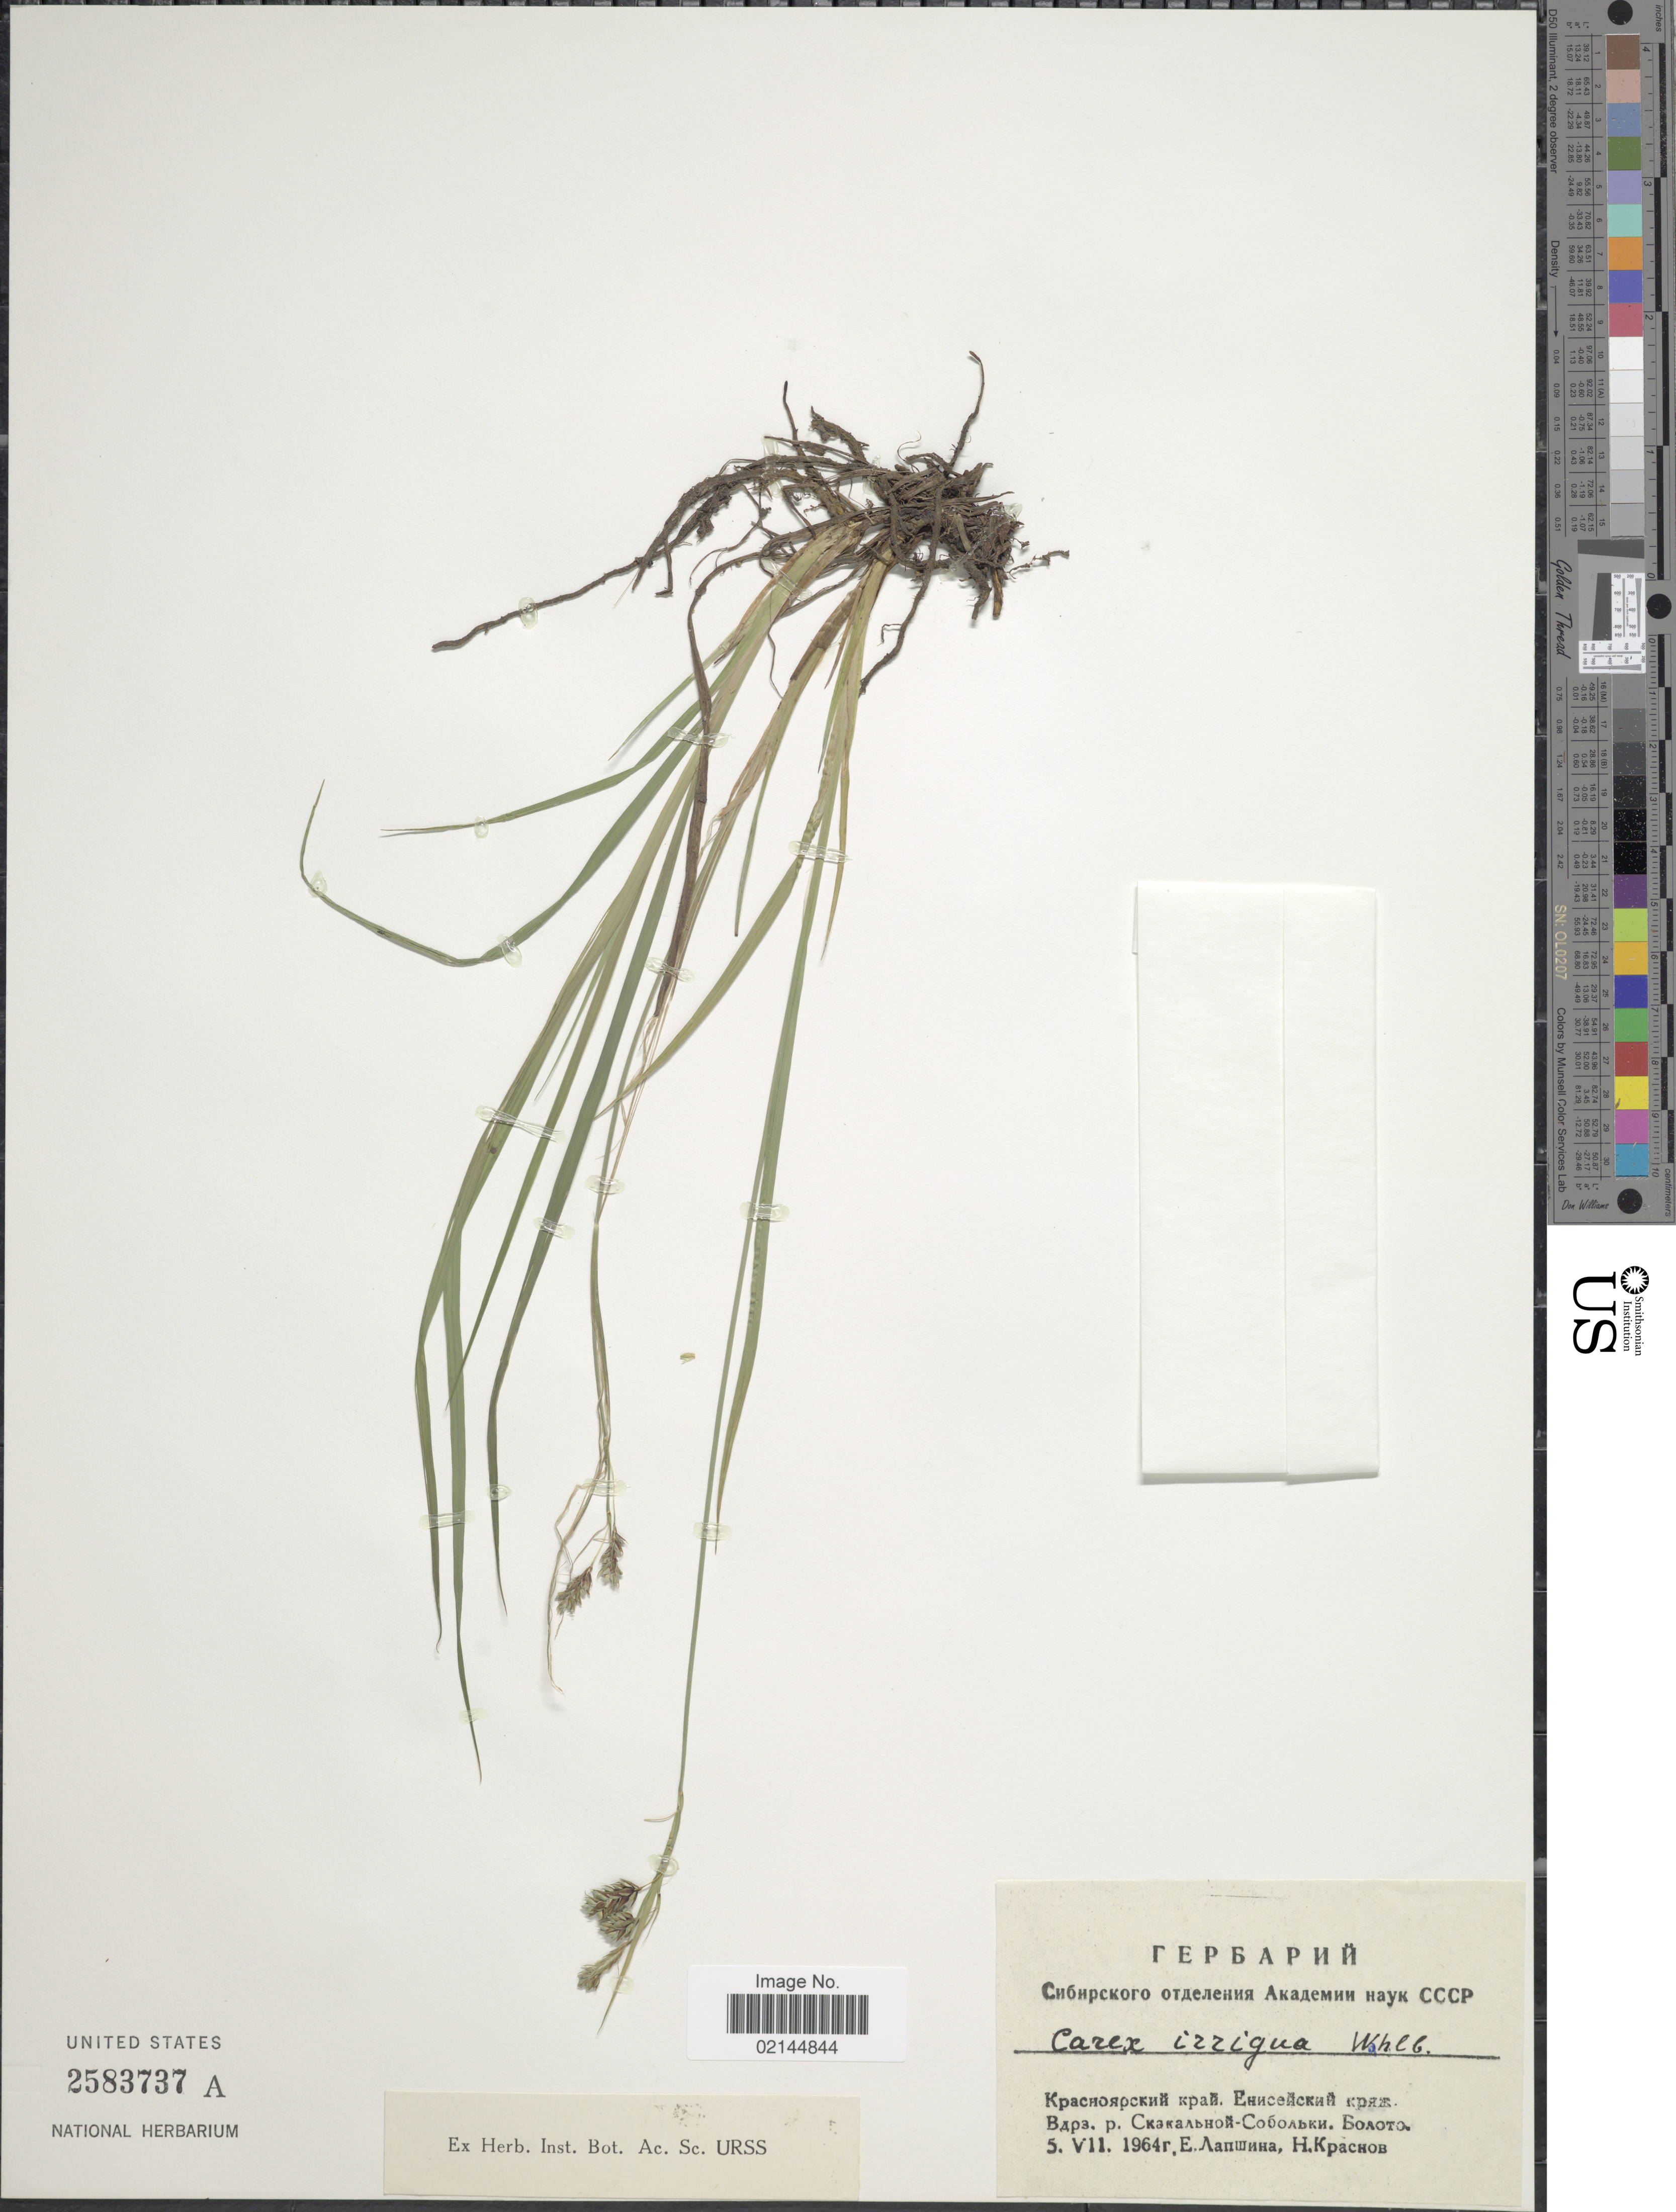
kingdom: Plantae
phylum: Tracheophyta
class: Liliopsida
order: Poales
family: Cyperaceae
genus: Carex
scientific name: Carex irrigua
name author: (Wahlenb.) Sm. ex Hoppe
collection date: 1964-07-05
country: U.S.S.R.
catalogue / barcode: US 2583737A